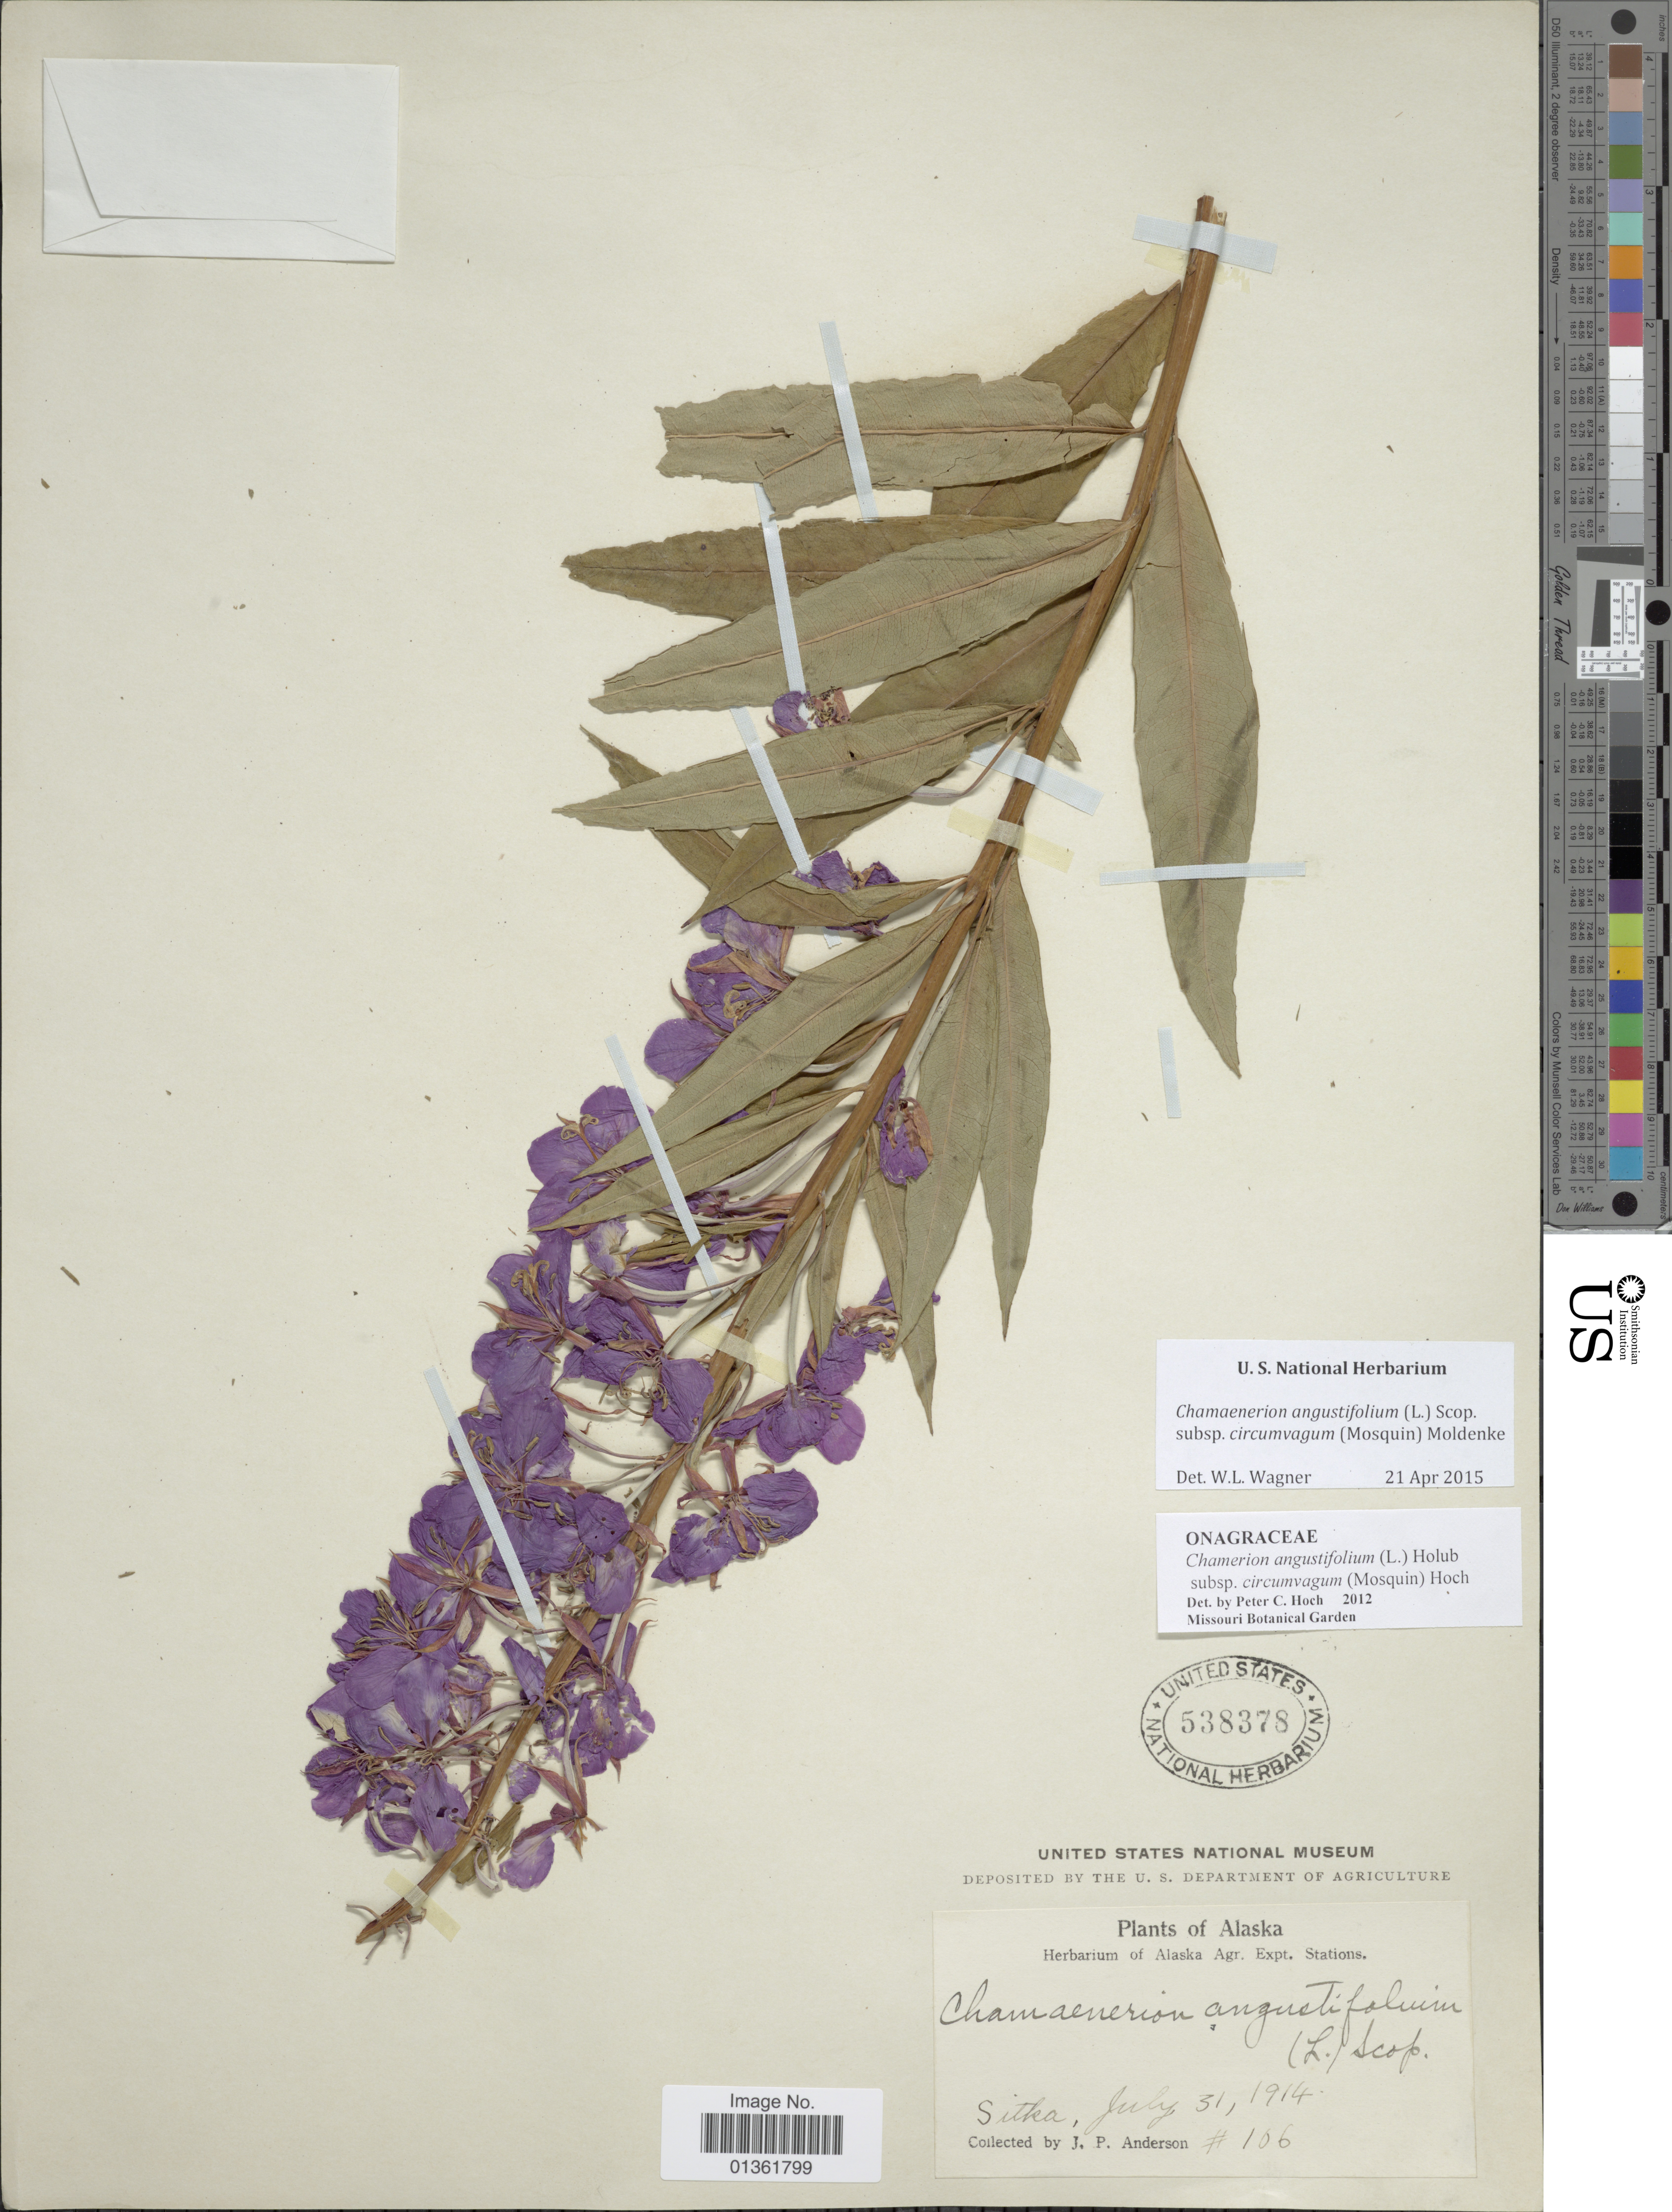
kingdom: Plantae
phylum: Tracheophyta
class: Magnoliopsida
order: Myrtales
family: Onagraceae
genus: Chamaenerion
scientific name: Chamaenerion angustifolium subsp. circumvagum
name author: (Mosquin) Moldenke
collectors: J. P. Anderson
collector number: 166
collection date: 1914-07-31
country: United States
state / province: Alaska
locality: Sitka.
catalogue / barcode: US 538378